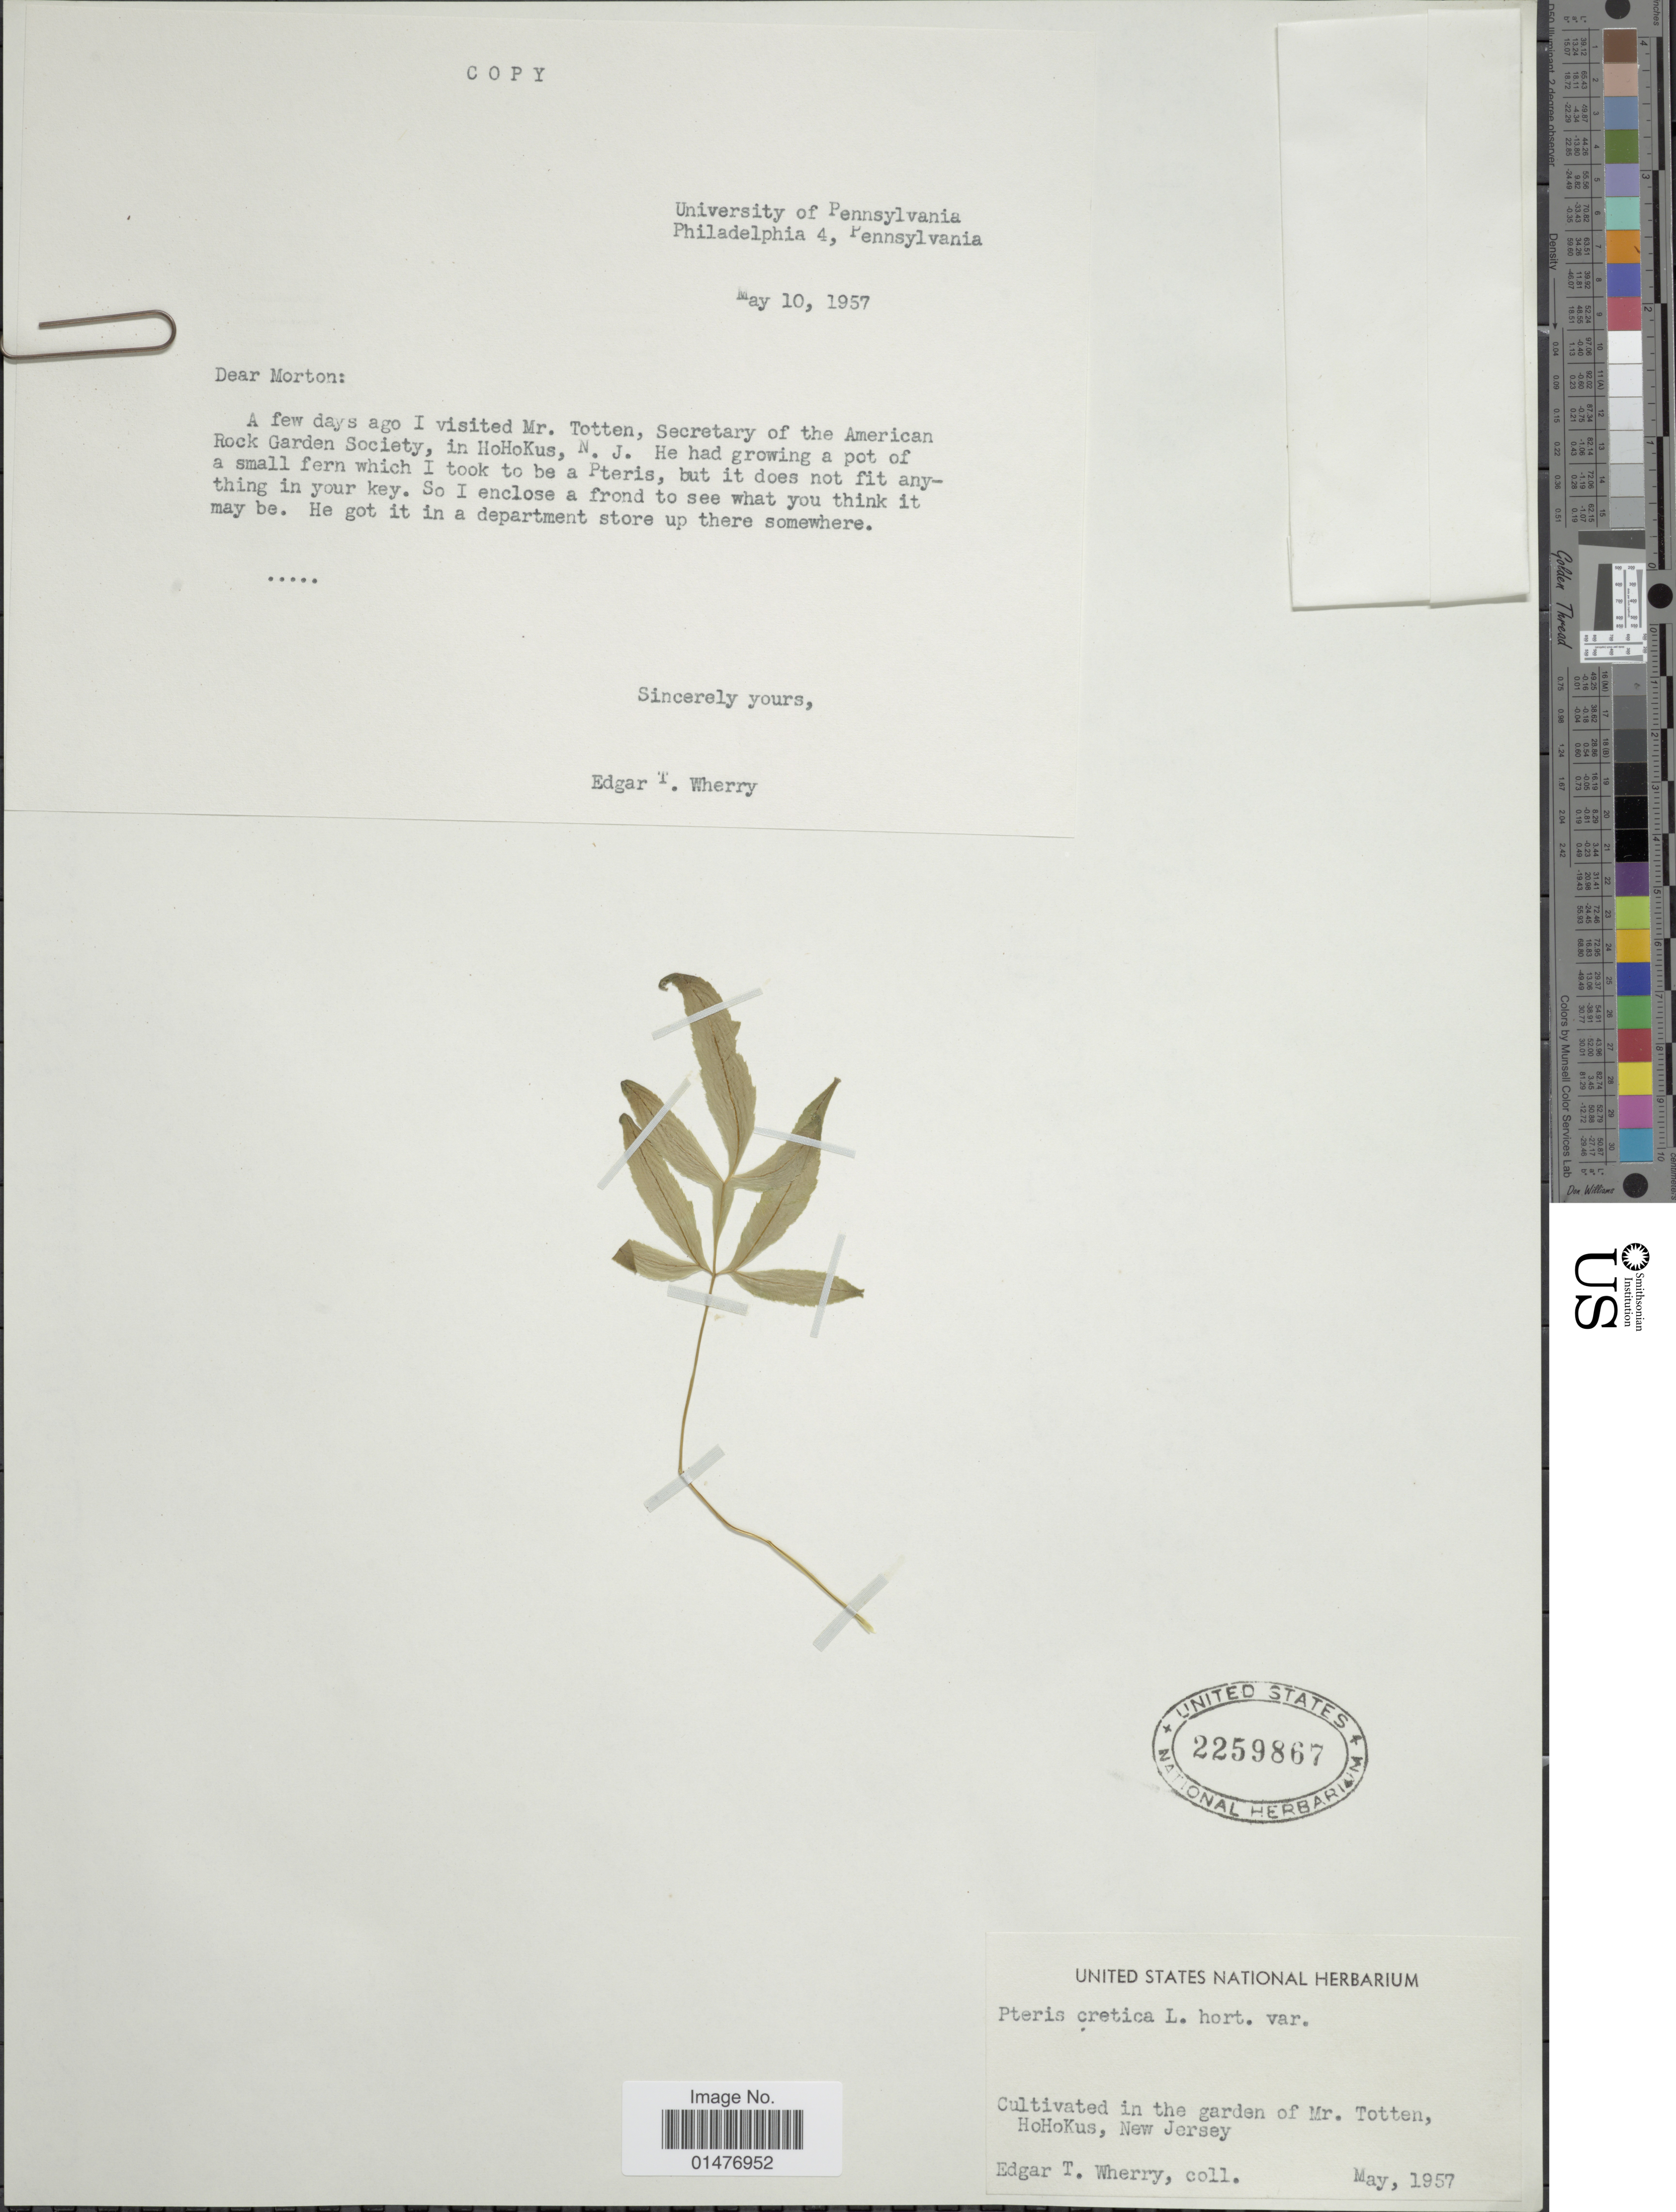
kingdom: Plantae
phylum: Tracheophyta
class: Polypodiopsida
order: Polypodiales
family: Pteridaceae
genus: Pteris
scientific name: Pteris cretica var. cretica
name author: L.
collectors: E. T. Wherry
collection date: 1957-05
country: United States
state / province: New Jersey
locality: Cultivated in the garden of Mr. Totten, Hohokus, New Jersey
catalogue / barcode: US 2259867